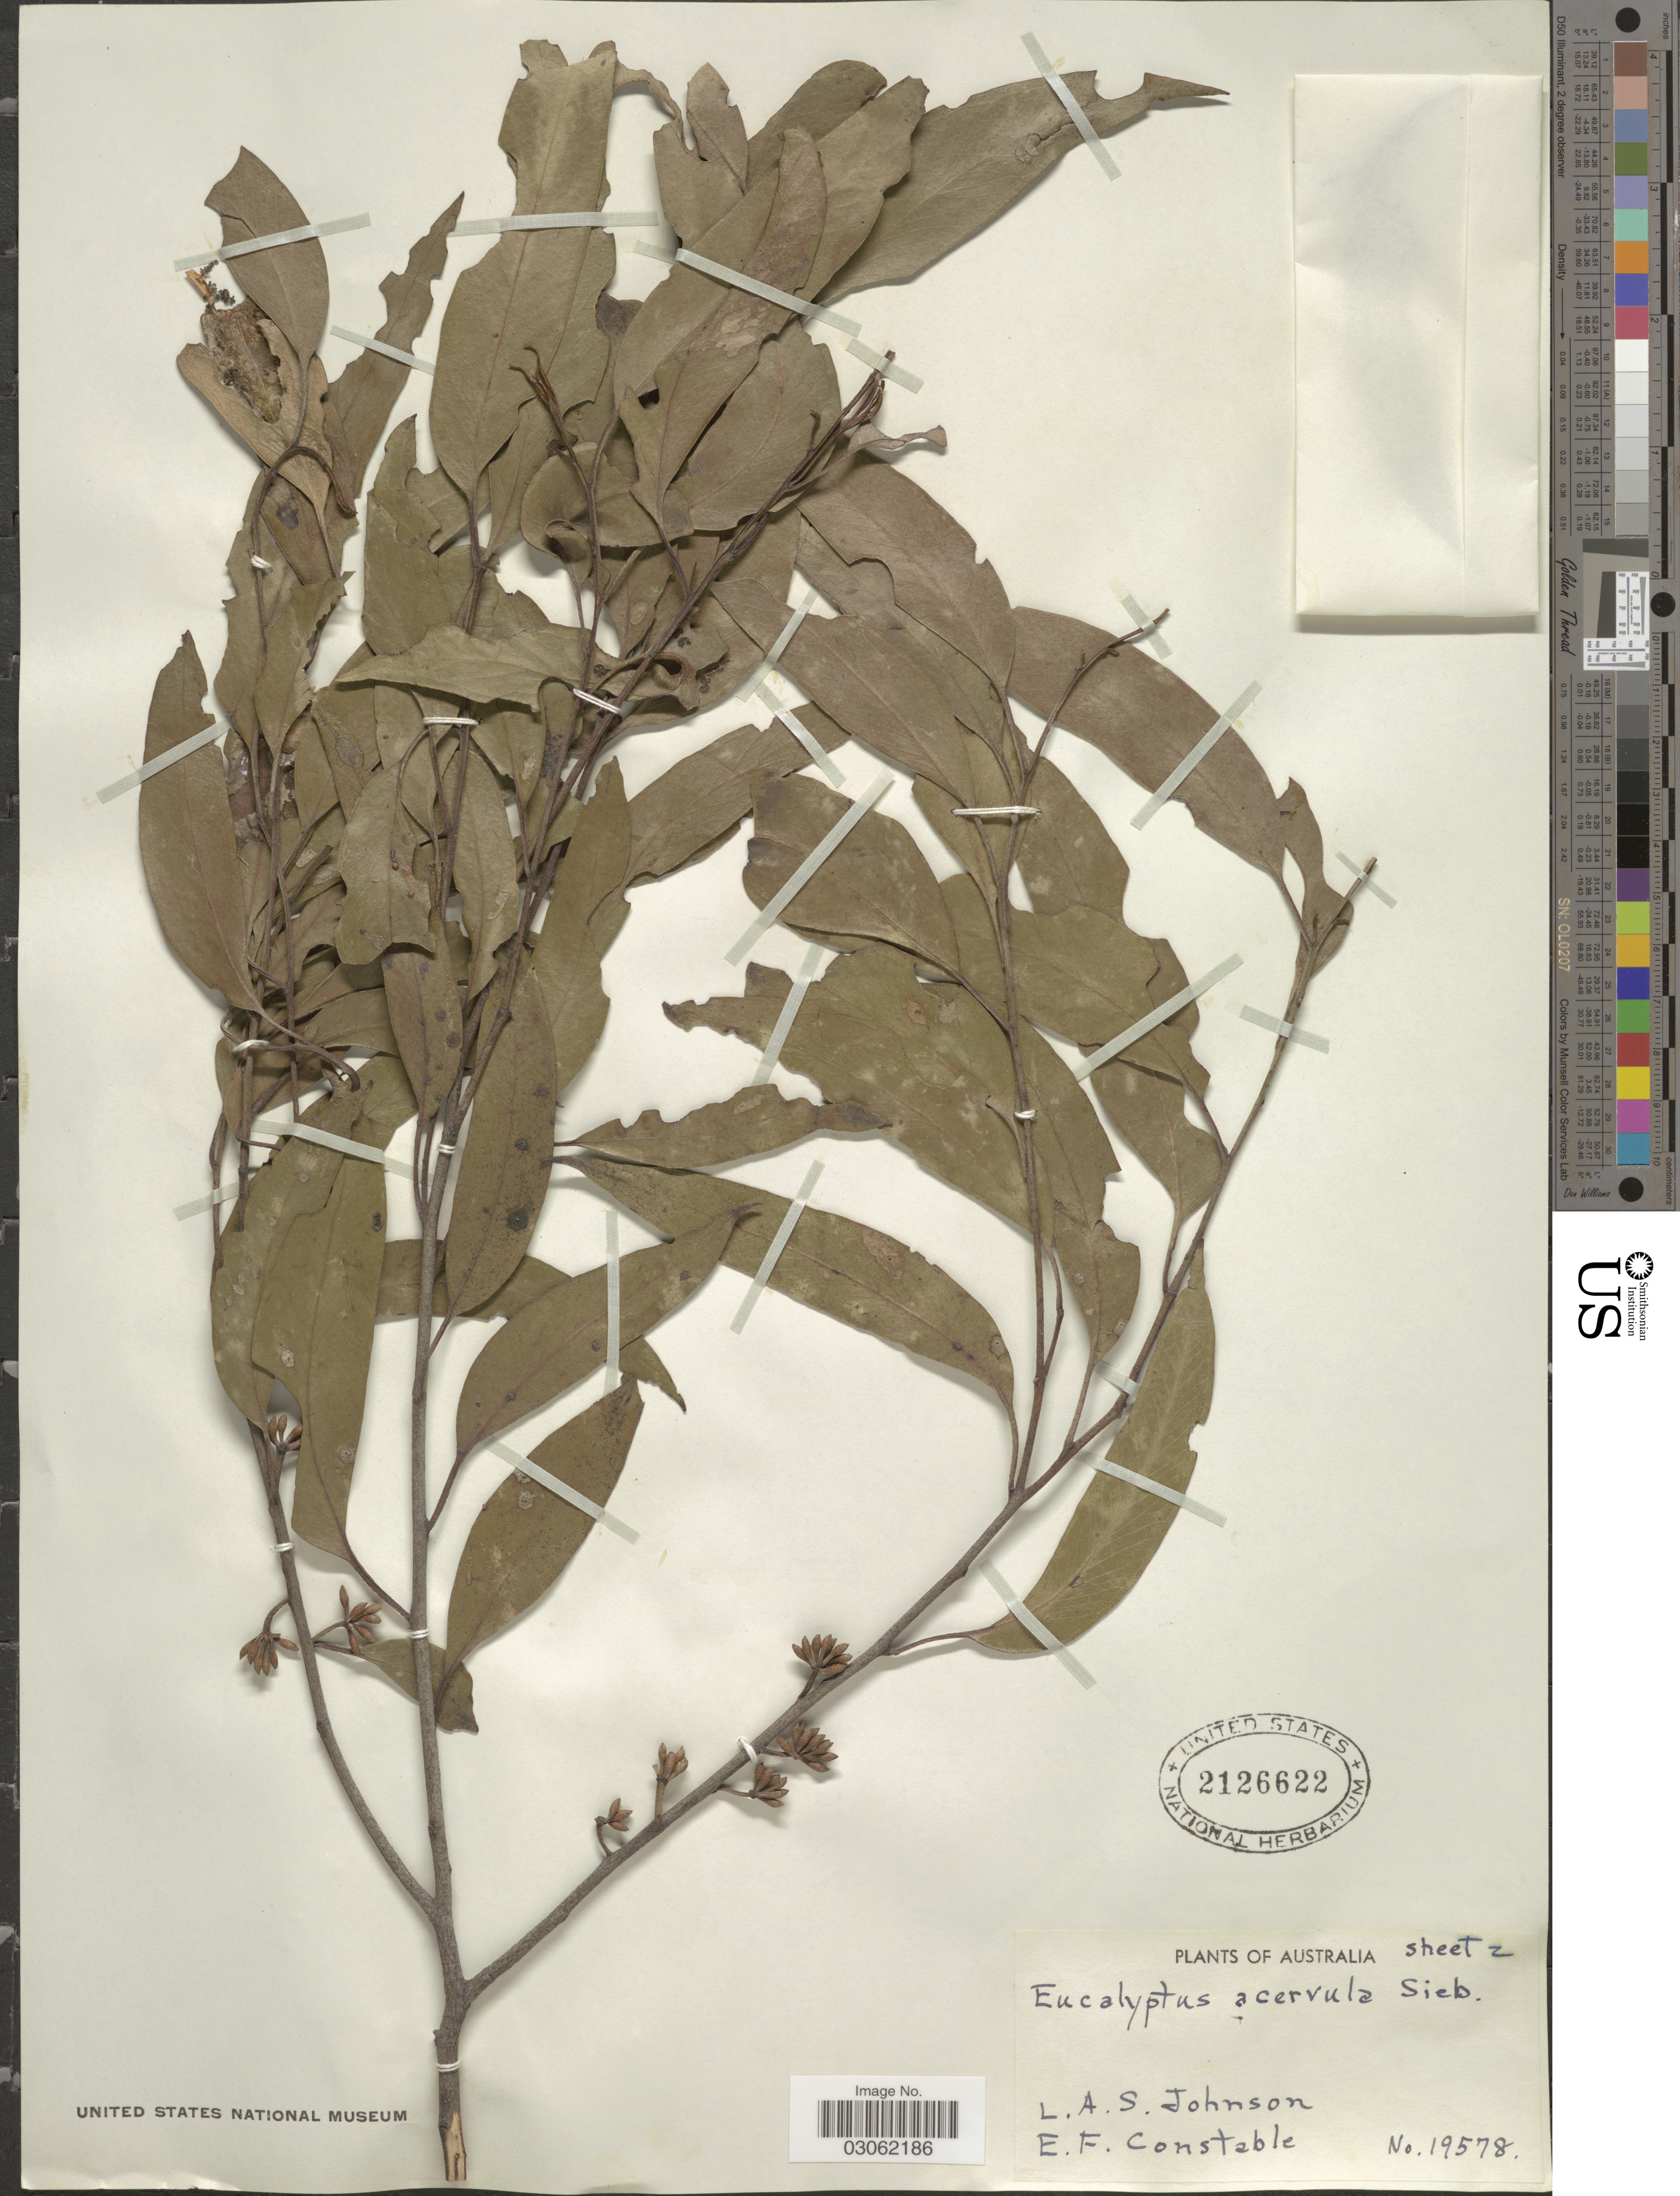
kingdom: Plantae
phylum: Tracheophyta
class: Magnoliopsida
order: Myrtales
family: Myrtaceae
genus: Eucalyptus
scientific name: Eucalyptus wilkinsoniana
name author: R.T. Baker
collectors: L. A. S. Johnson & E. F. Constable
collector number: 19578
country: Australia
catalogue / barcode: US 2126622